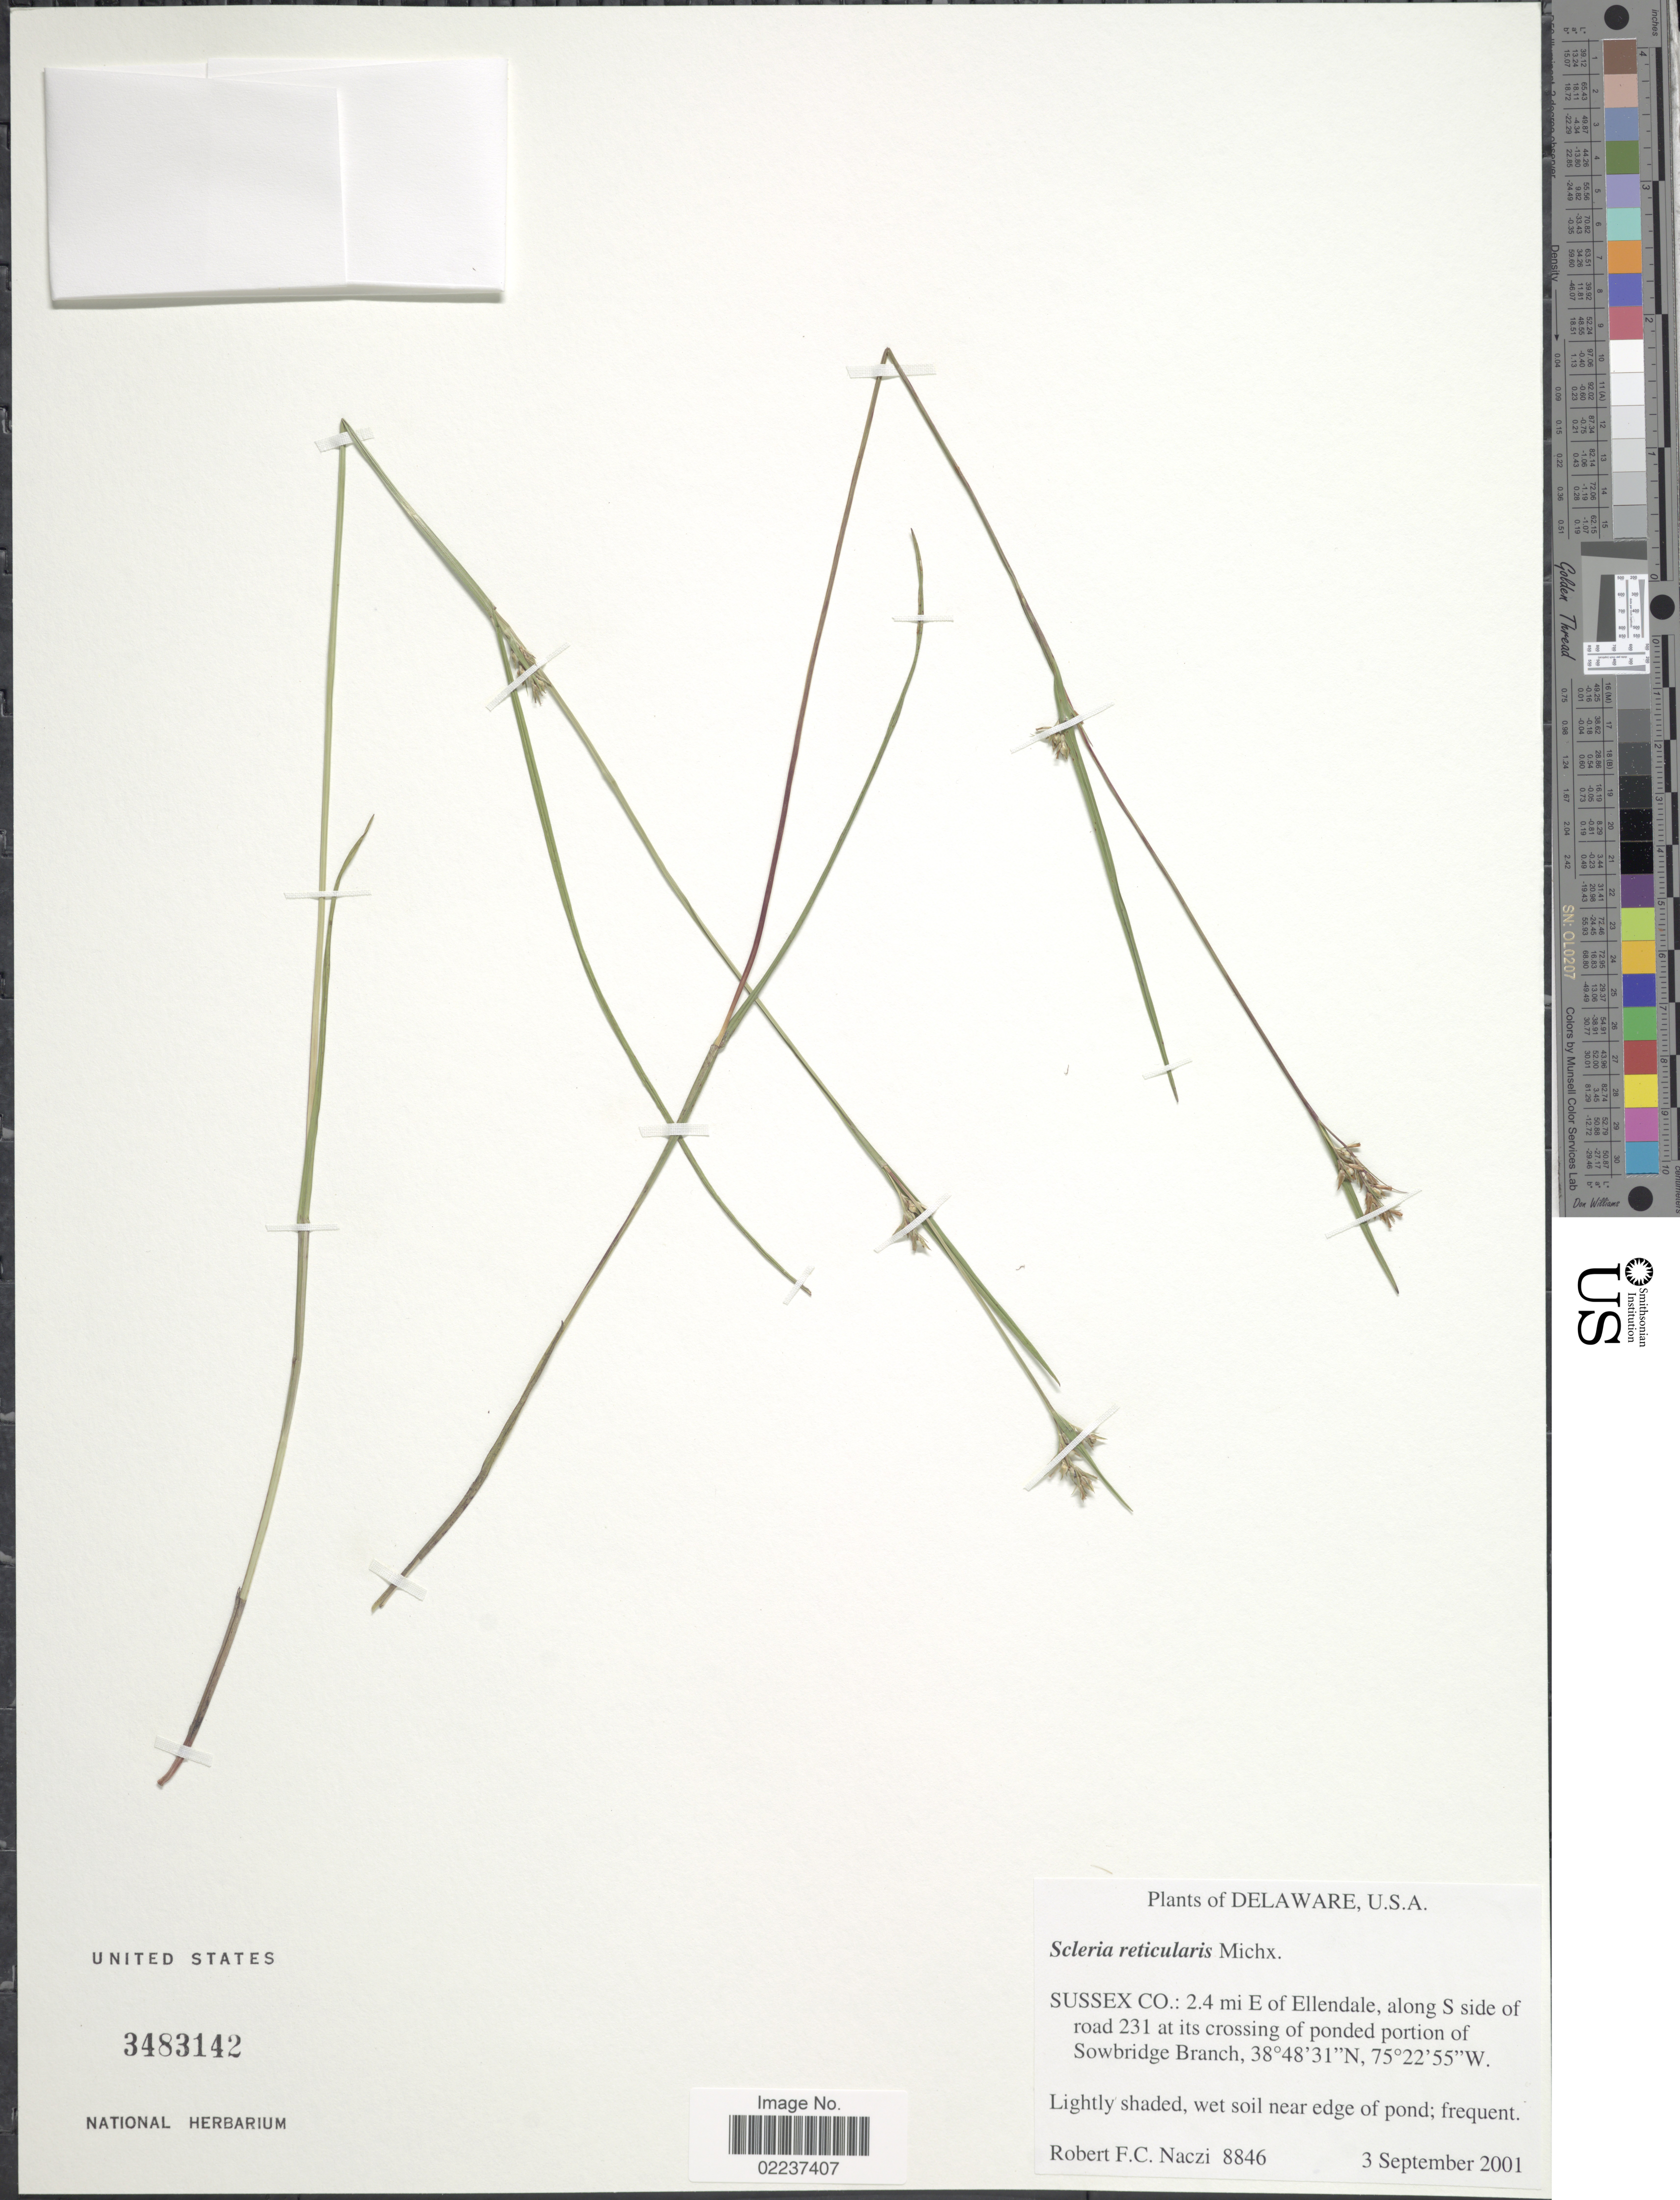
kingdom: Plantae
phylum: Tracheophyta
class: Liliopsida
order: Poales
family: Cyperaceae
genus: Scleria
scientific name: Scleria reticularis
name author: Michx.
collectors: R. F. C. Naczi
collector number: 8846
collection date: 2001-09-03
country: United States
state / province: Delaware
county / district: Sussex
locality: Sussex Co.: 2.4 mi E of Ellendale, along S side of road 231 at its crossing of ponded portion of Sowbridge Branch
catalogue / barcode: US 3483142